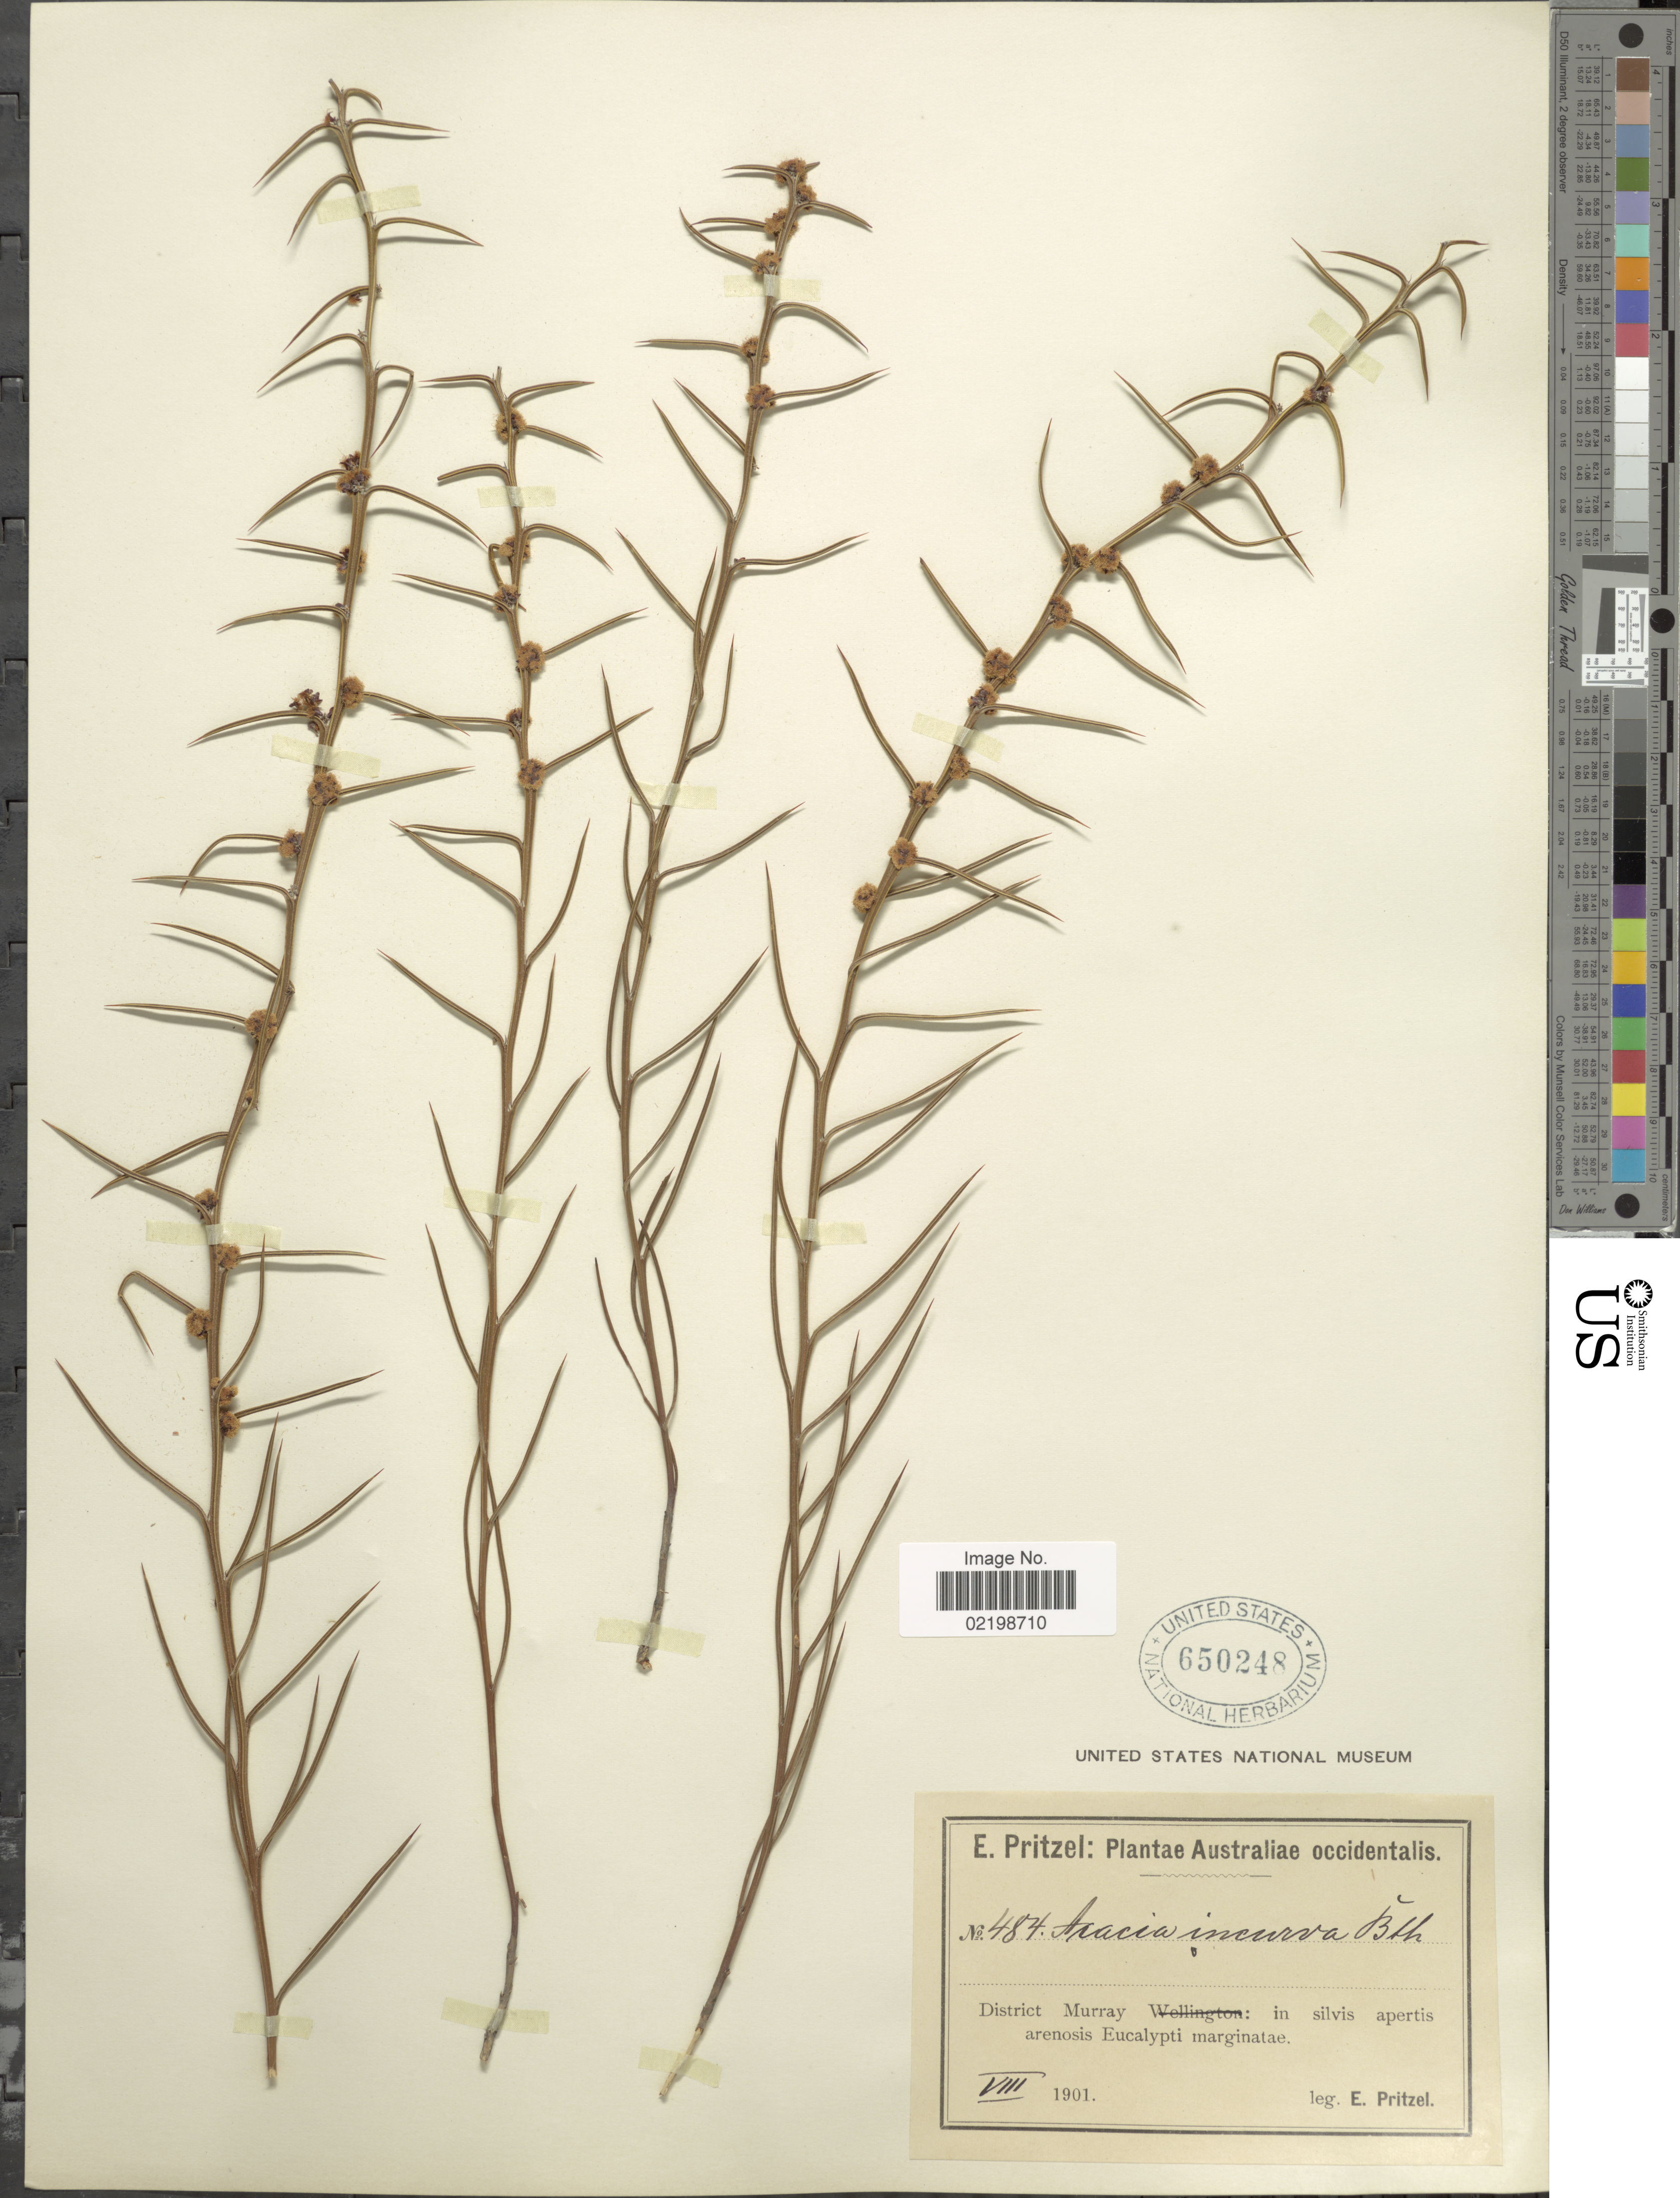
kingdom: Plantae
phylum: Tracheophyta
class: Magnoliopsida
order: Fabales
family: Fabaceae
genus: Acacia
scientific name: Acacia incurva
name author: Benth.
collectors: E. G. Pritzel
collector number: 484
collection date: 1901-08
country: Australia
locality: Australiae. District Murray: in silvis apertis arenosis Eucalypti marginatae.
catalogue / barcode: US 650248